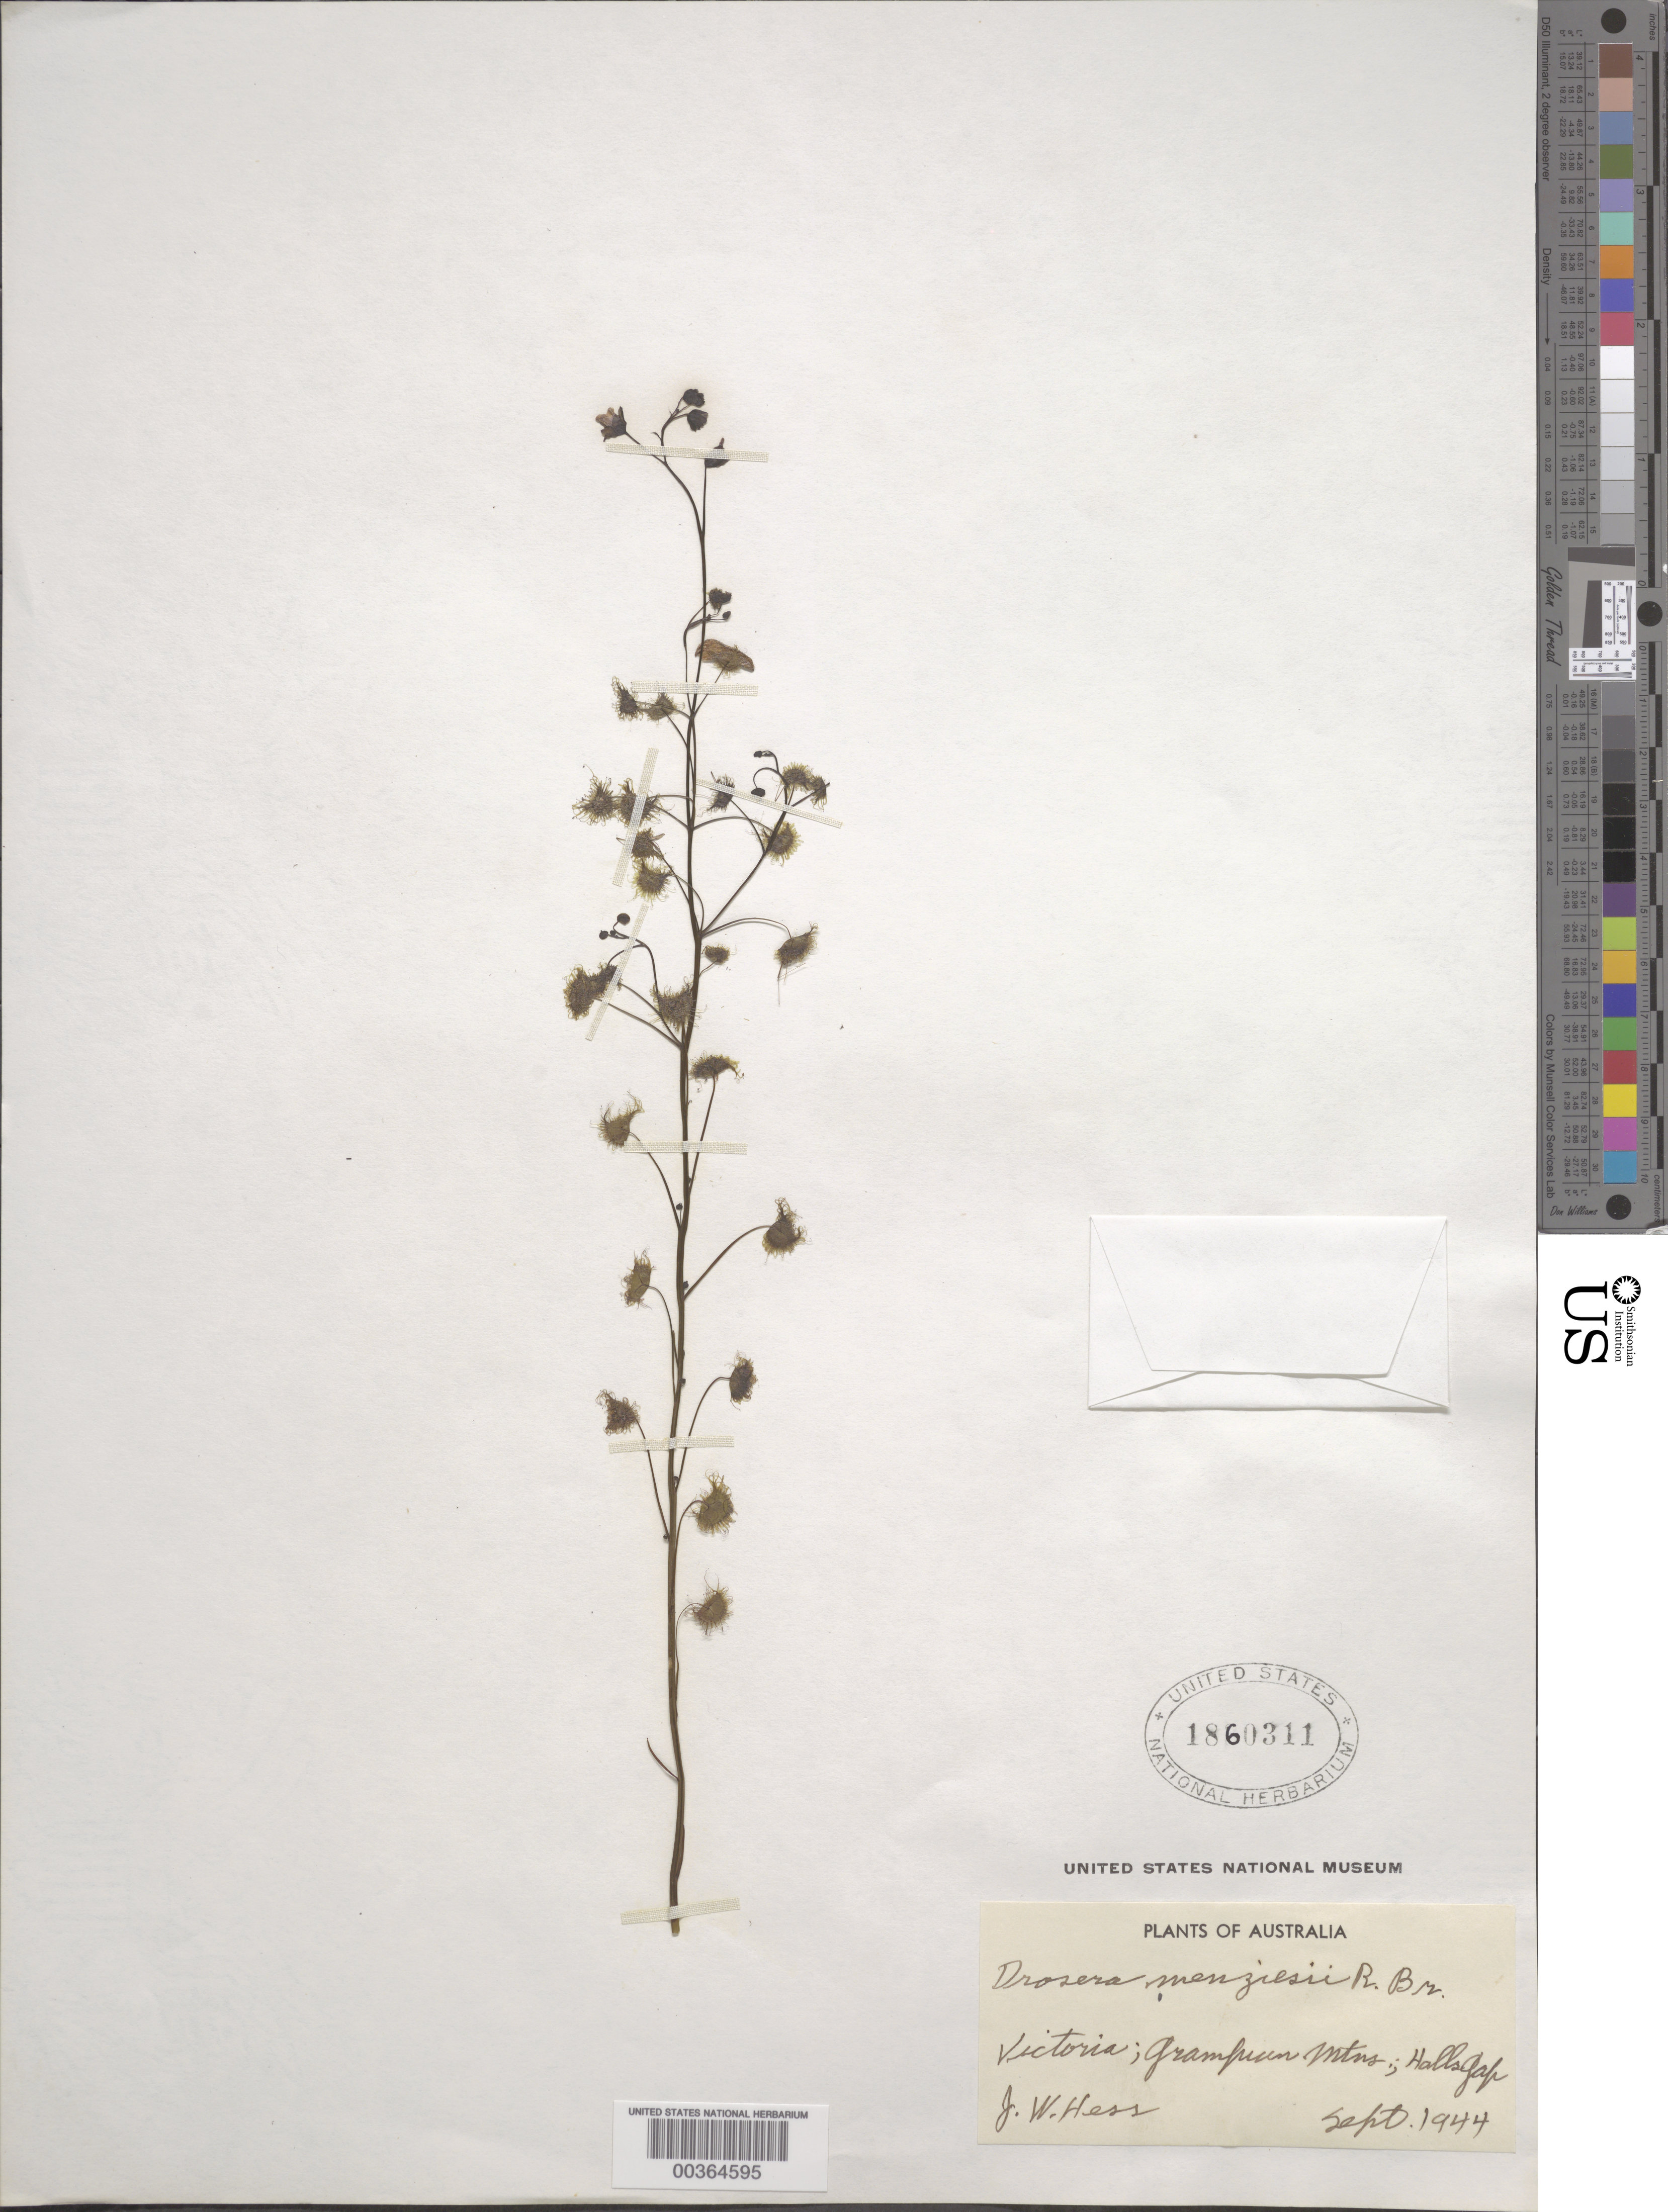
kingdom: Plantae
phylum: Tracheophyta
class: Magnoliopsida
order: Caryophyllales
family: Droseraceae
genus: Drosera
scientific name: Drosera menziesii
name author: R. Br. ex DC.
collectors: J. Hess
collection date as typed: Sep 1944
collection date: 1944-09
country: Australia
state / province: Victoria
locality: Grampian mtns., hallagap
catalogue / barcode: US 1860311